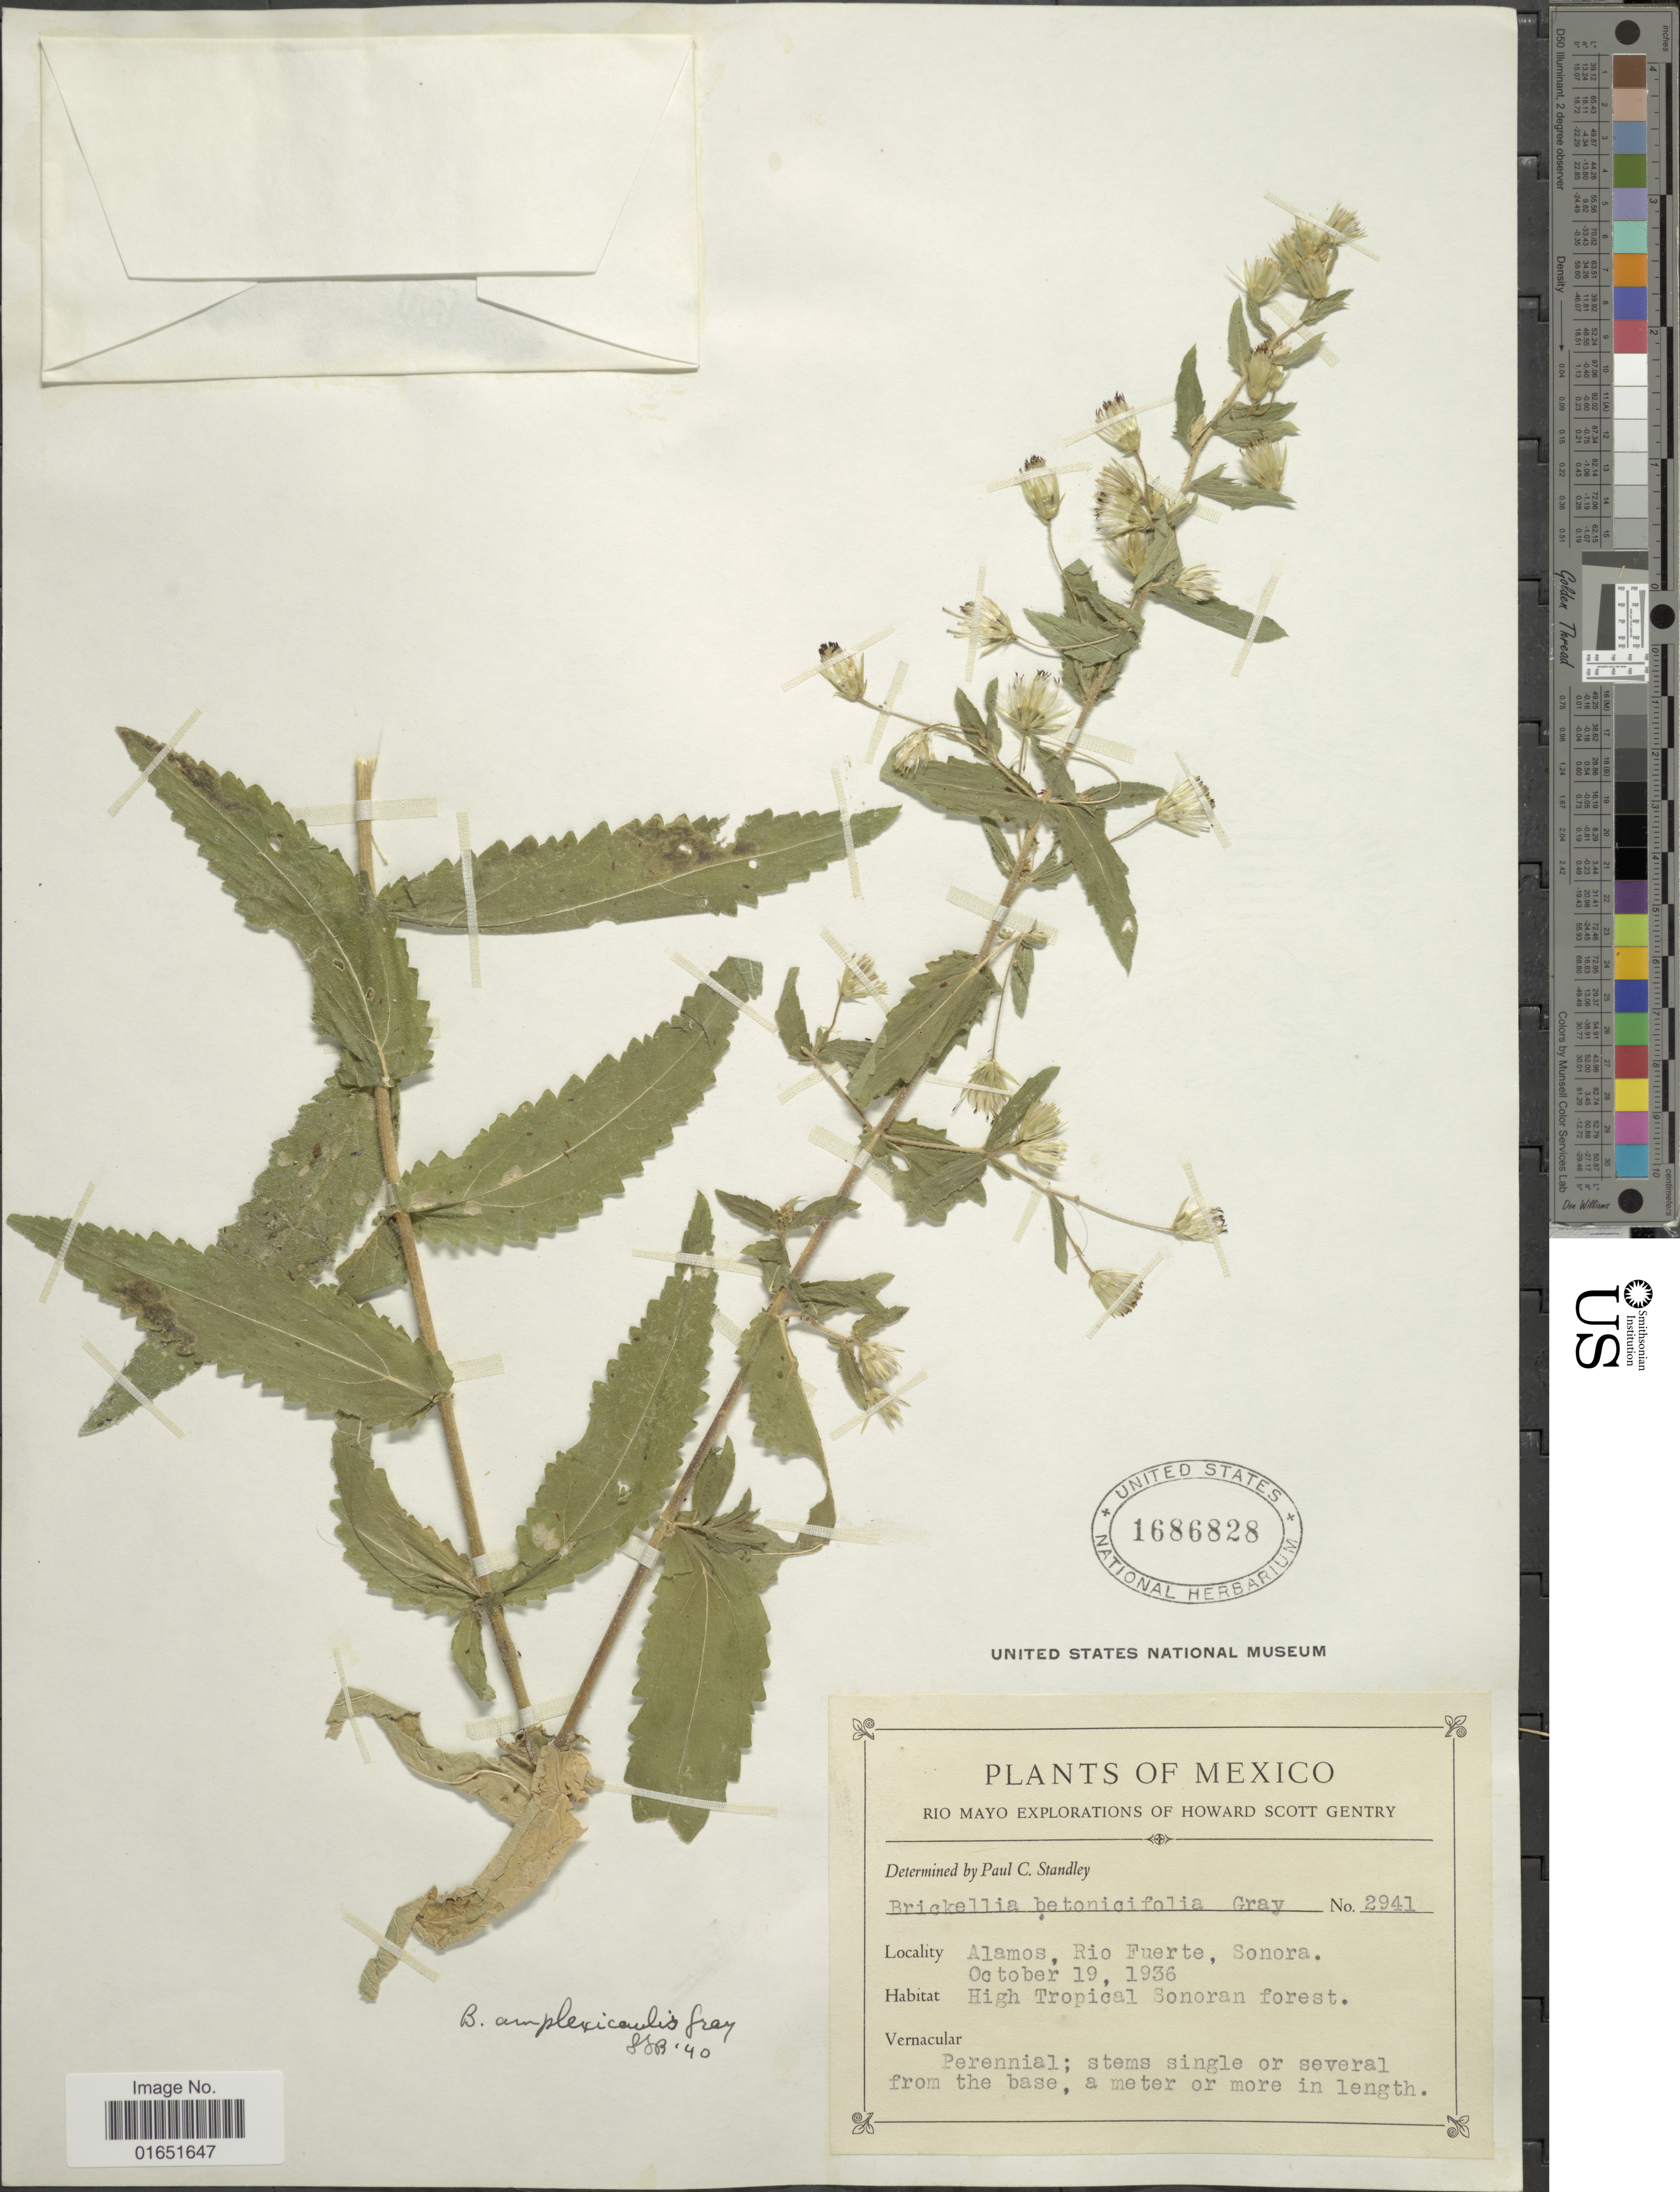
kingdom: Plantae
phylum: Tracheophyta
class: Magnoliopsida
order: Asterales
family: Asteraceae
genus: Brickellia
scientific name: Brickellia amplexicaulis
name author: B.L. Rob.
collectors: H. S. Gentry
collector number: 2941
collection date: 1936-10-19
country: Mexico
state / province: Sonora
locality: Alamos, Rio Fuerte, High Tropical Sonoran Forest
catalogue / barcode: US 1686828